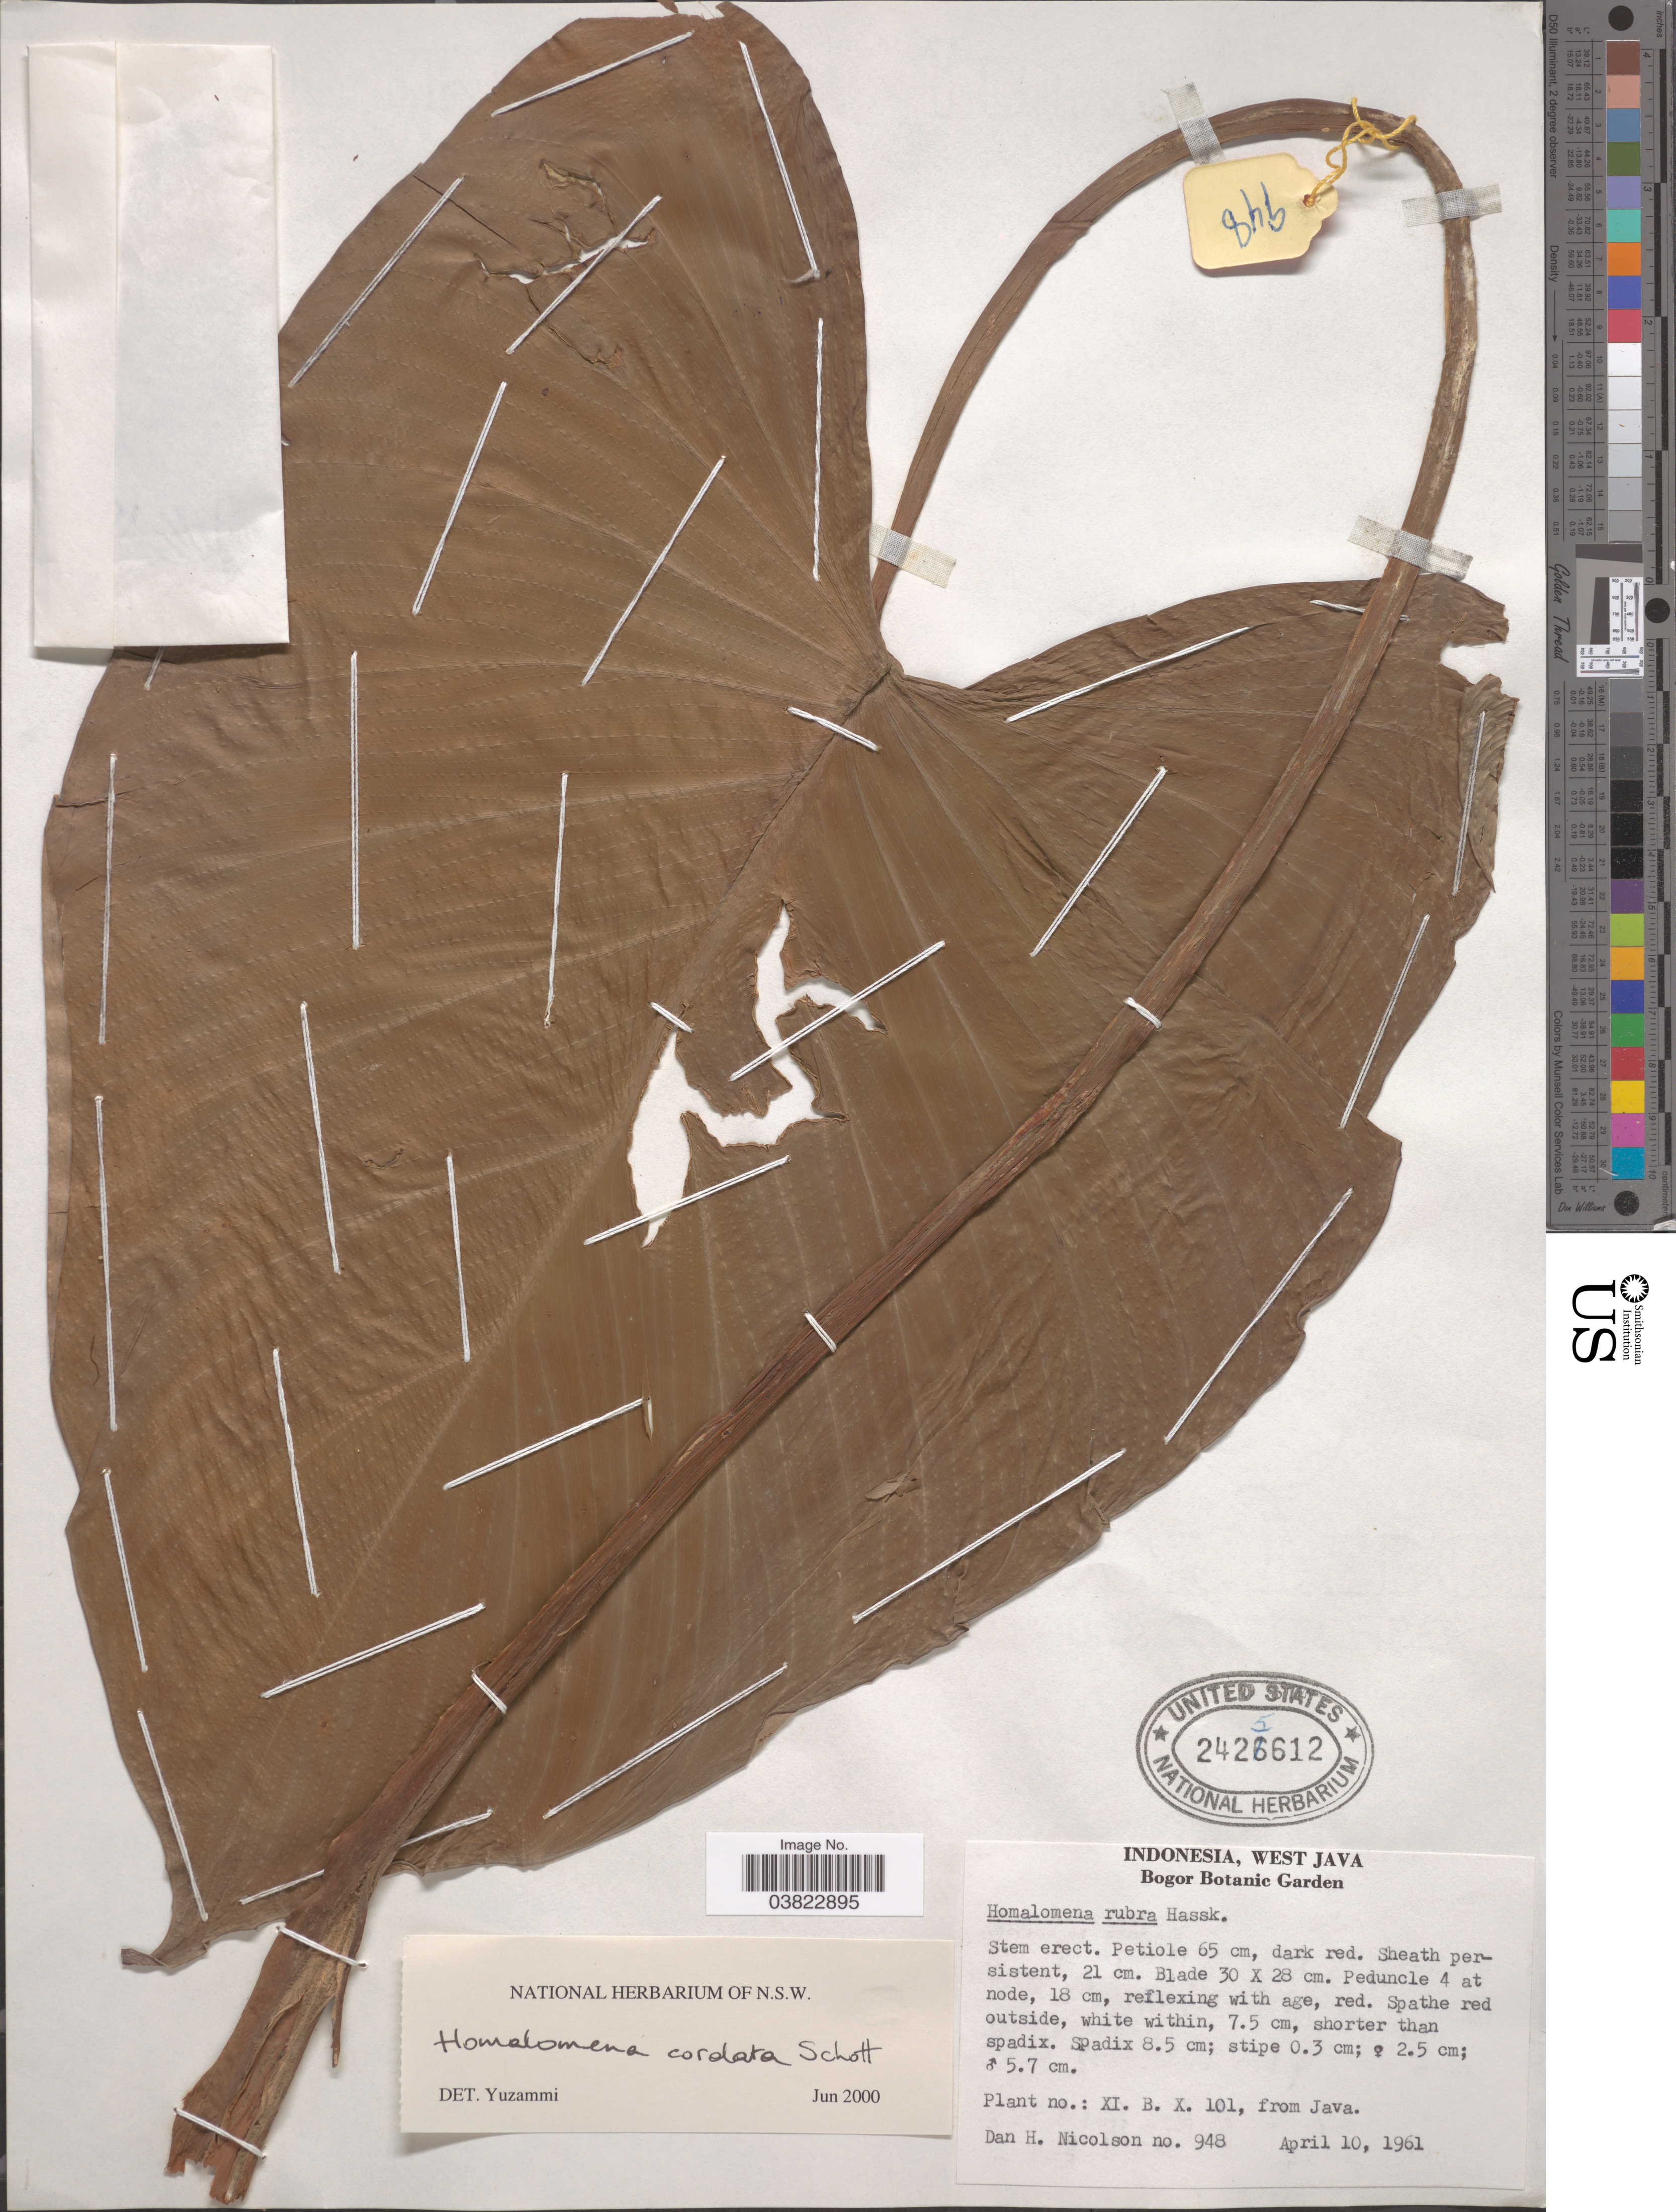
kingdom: Plantae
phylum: Tracheophyta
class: Liliopsida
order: Alismatales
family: Araceae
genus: Homalomena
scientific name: Homalomena cordata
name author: Schott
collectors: D. H. Nicolson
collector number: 948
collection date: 1961-04-10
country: Indonesia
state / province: Java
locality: West Java. Bogor Botanic Garden.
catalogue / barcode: US 2425612